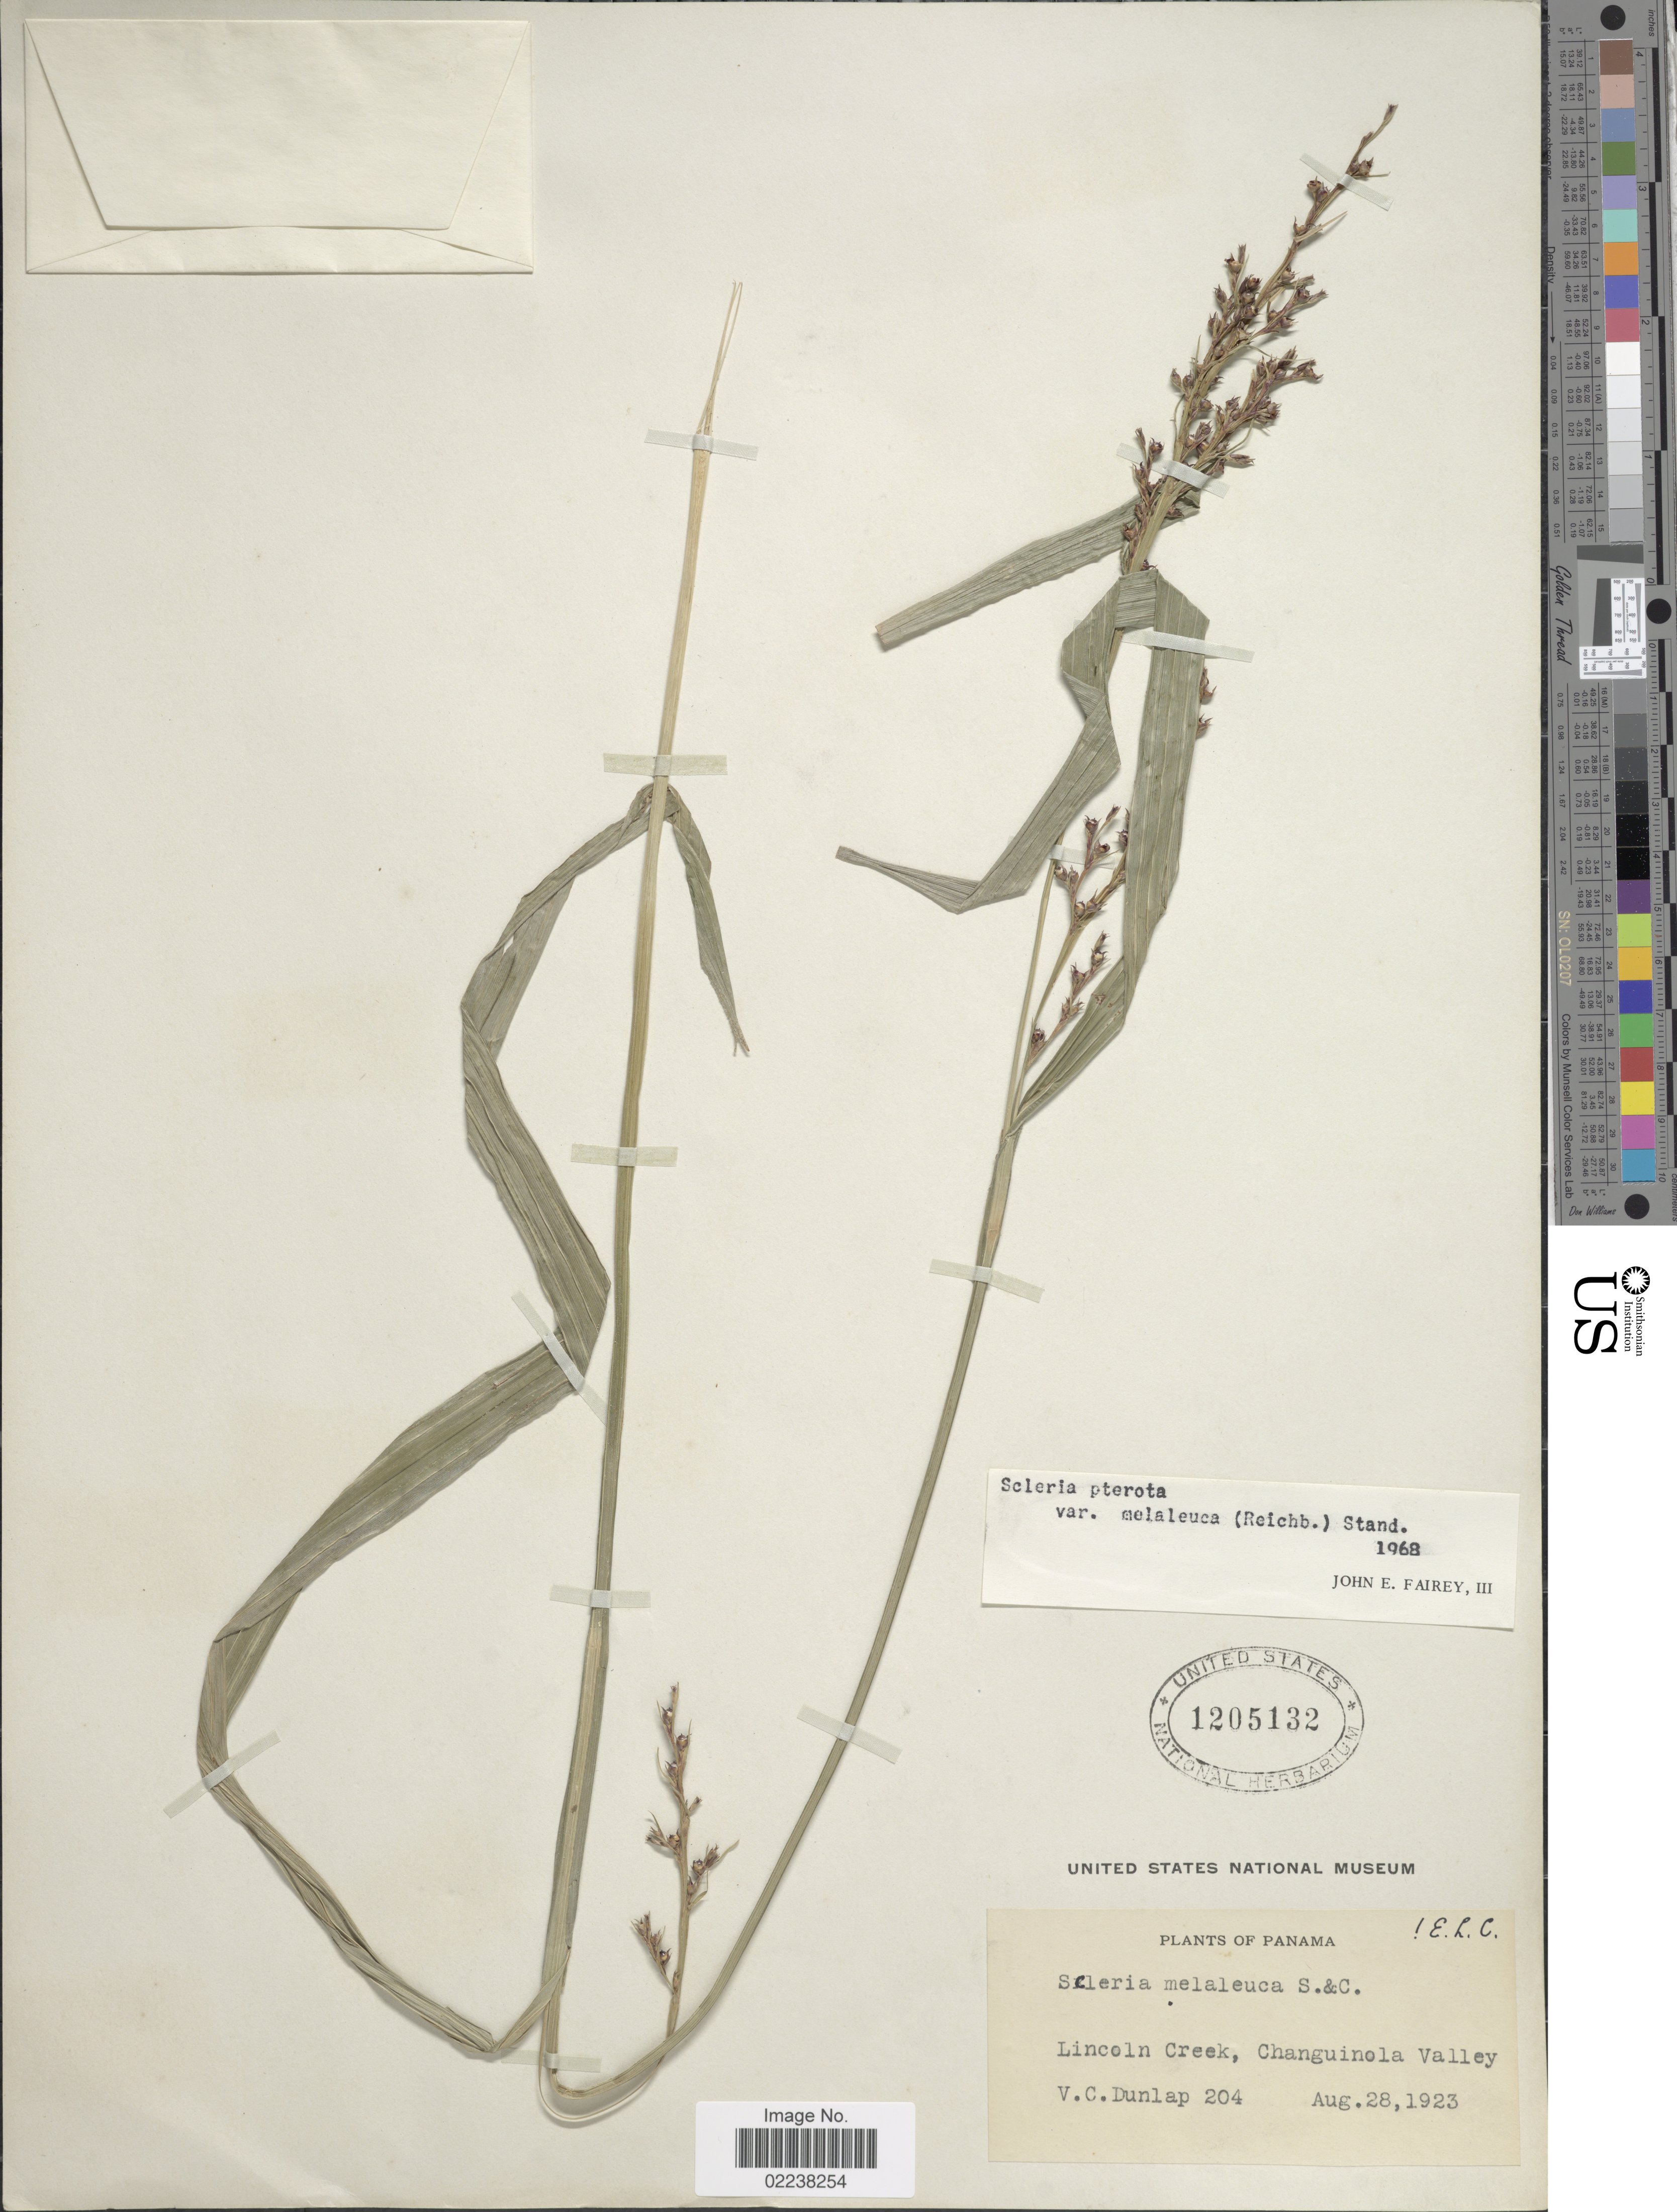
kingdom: Plantae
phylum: Tracheophyta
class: Liliopsida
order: Poales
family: Cyperaceae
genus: Scleria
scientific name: Scleria gaertneri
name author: Raddi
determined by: Strong, Mark T., (BOT), Smithsonian Institution - National Museum of Natural History (UNITED STATES)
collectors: V. C. Dunlap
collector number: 204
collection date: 1923-08-28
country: Panama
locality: Lincoln Creek, Changuinola Valley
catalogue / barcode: US 1205132